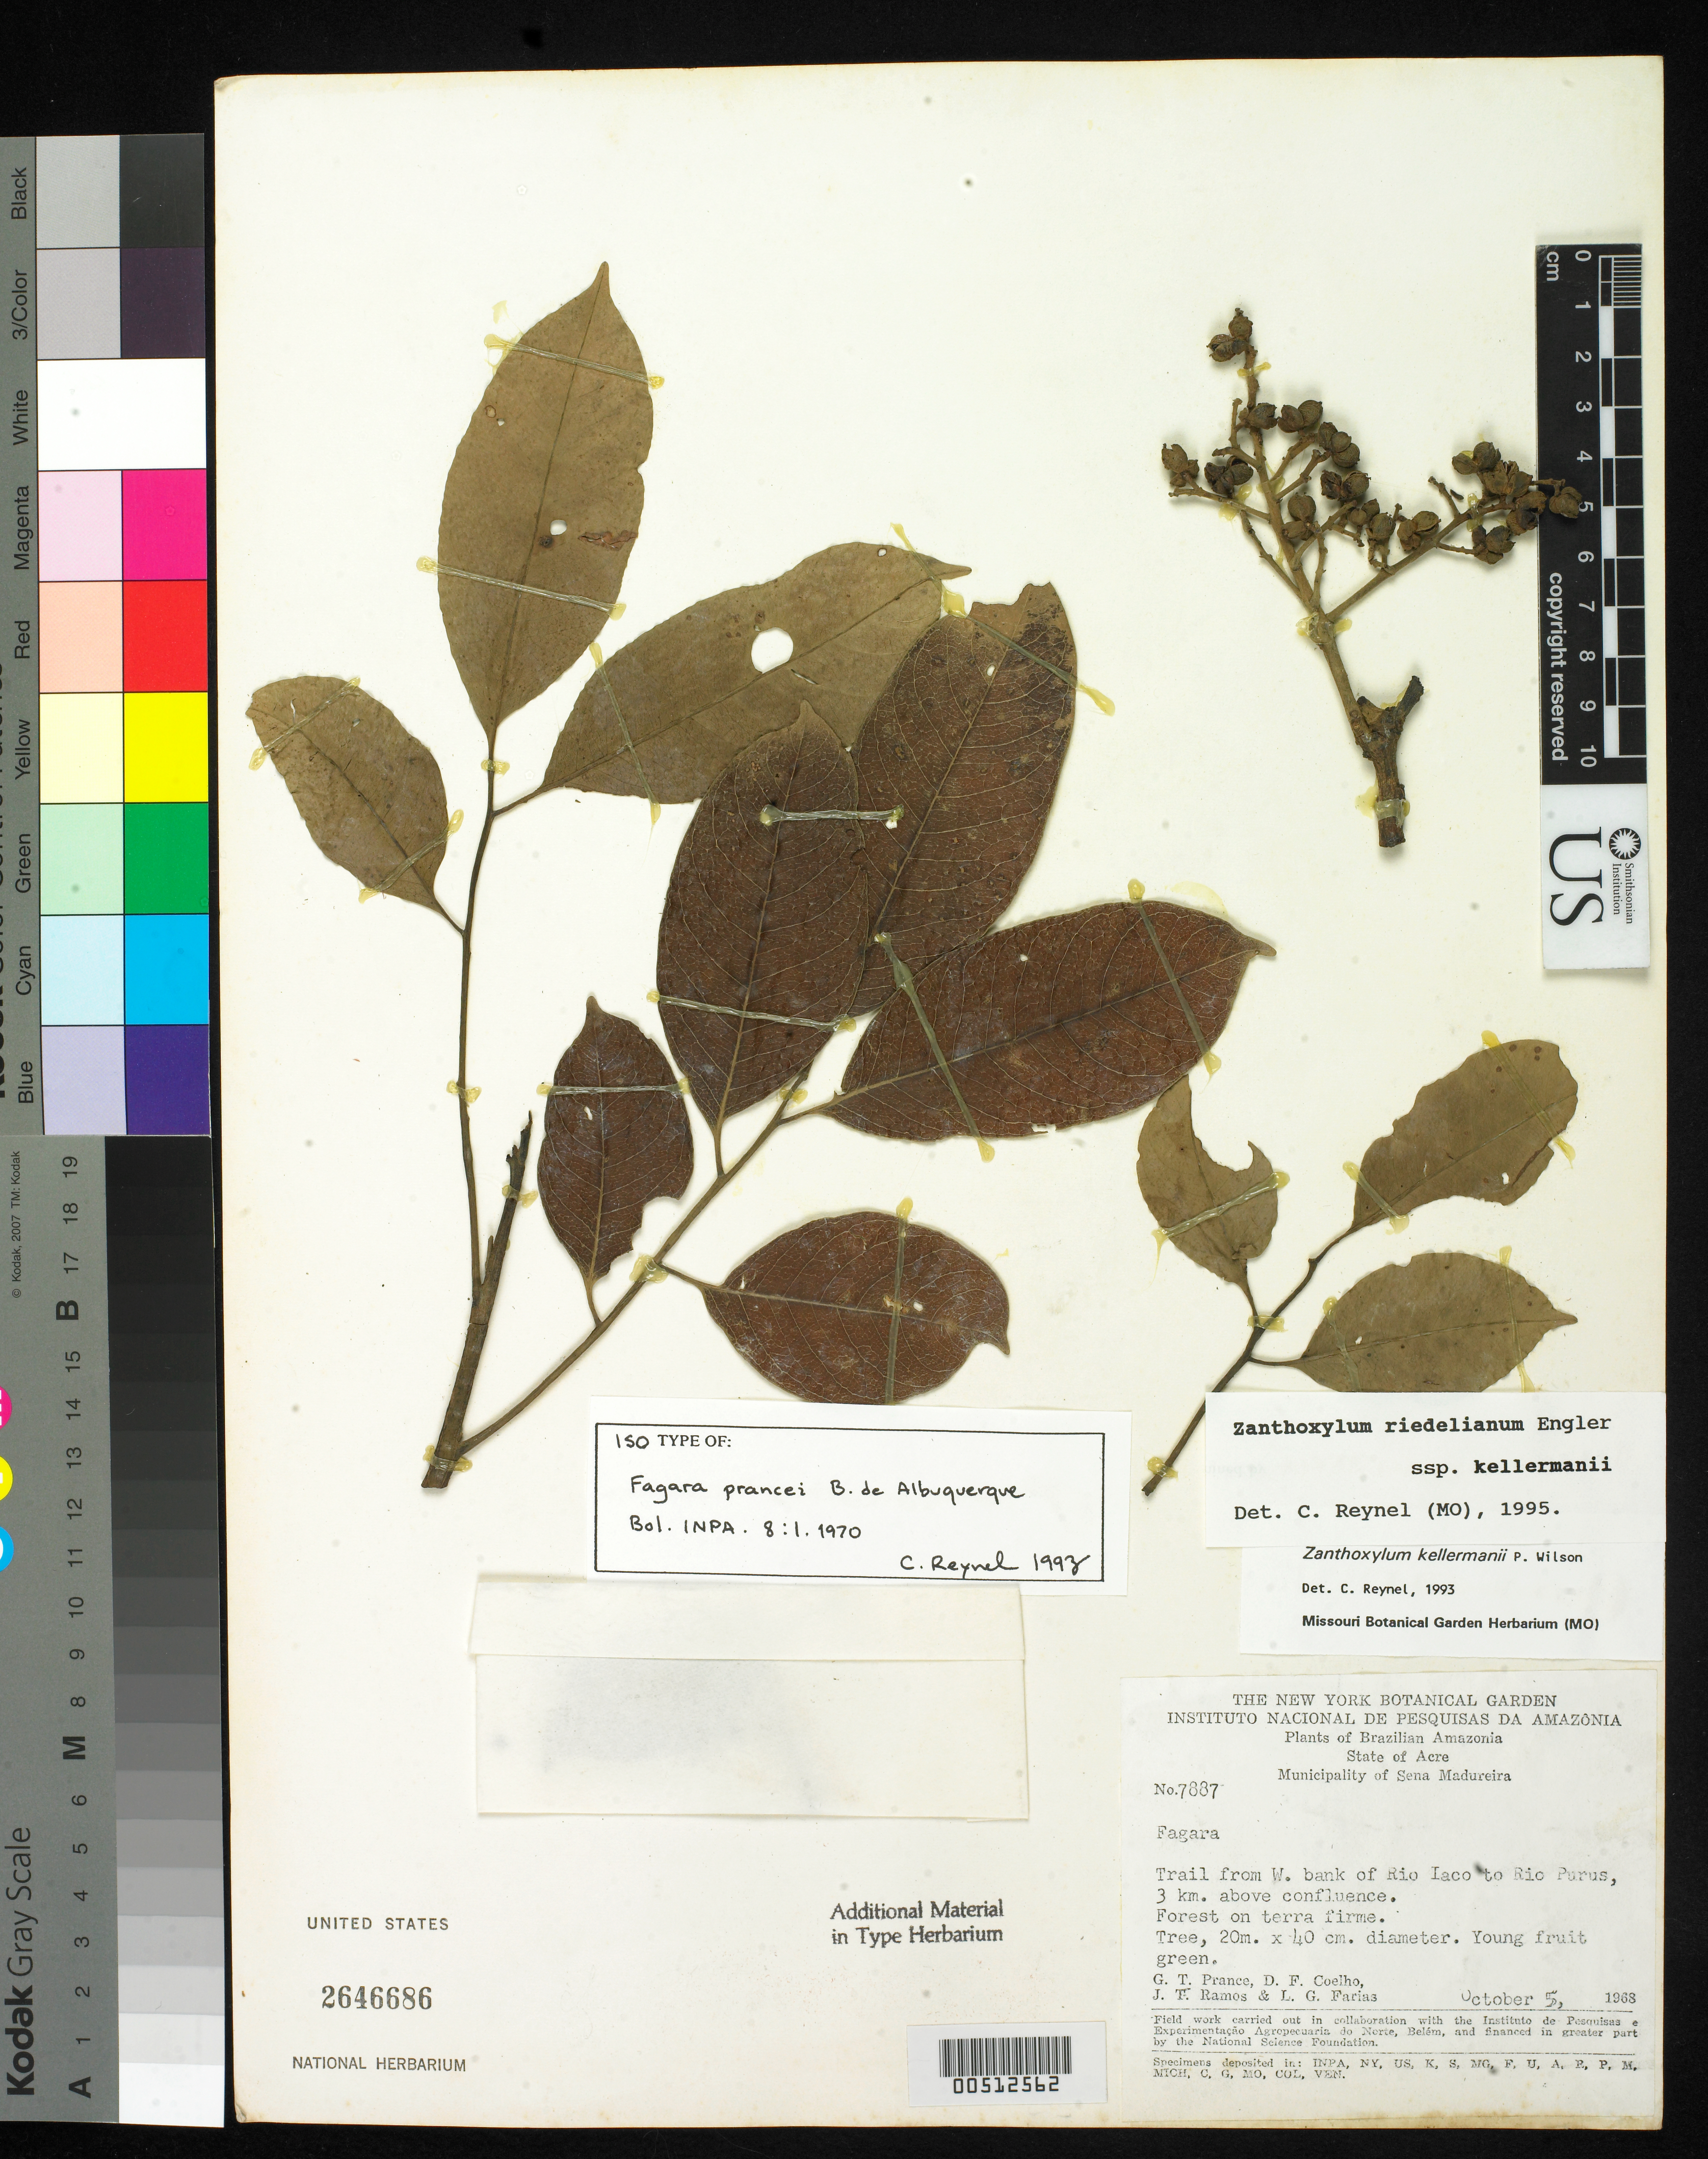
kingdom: Plantae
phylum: Tracheophyta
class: Magnoliopsida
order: Sapindales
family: Rutaceae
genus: Fagara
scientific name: Fagara prancei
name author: Albuq.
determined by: Reynel, Carlos A., (MO), Missouri Botanical Garden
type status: Isotype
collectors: G. T. Prance, D. F. Coêlho, T. Ramos & L. G. Farias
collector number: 7887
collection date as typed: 05 Oct 1968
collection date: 1968-10-05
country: Brazil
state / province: Acre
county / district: Sena Madureira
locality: Trail from W bank of Rio Laco to Rio Purus, 3 km above confluence.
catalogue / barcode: US 2646686